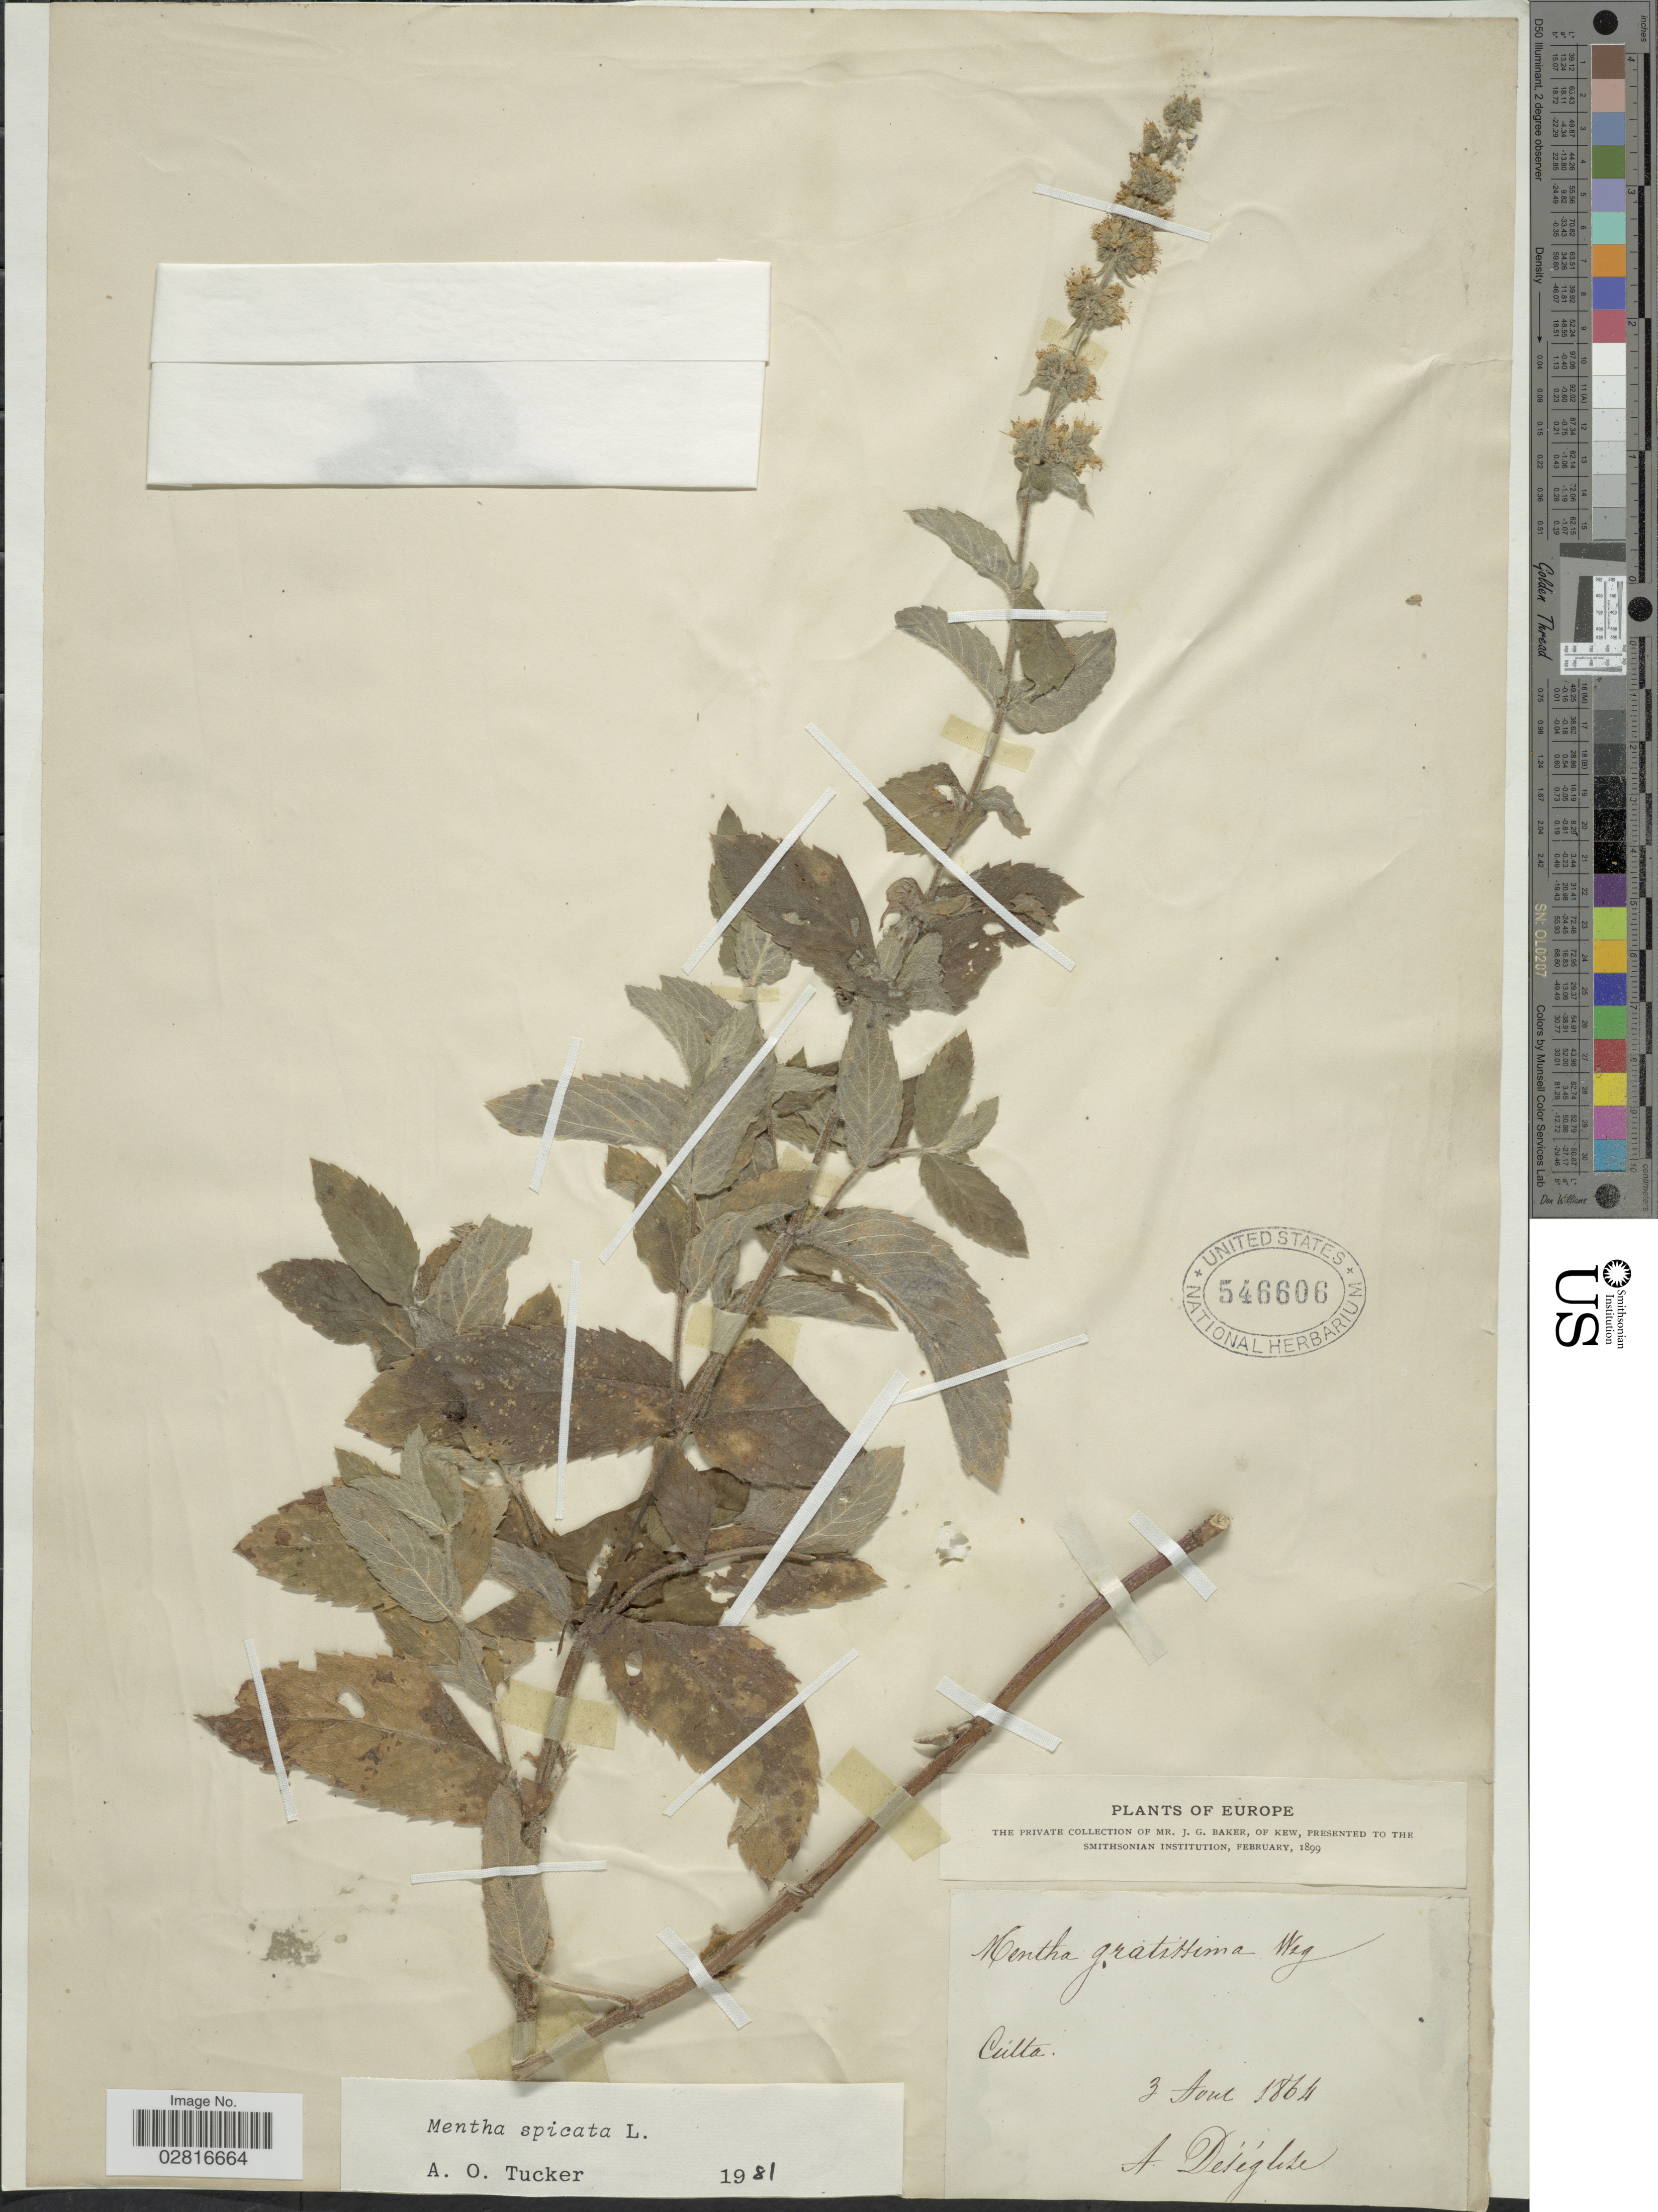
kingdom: Plantae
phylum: Tracheophyta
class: Magnoliopsida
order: Lamiales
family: Lamiaceae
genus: Mentha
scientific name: Mentha spicata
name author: L.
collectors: A. Deseglise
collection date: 1864-08-03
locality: Europe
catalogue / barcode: US 546606